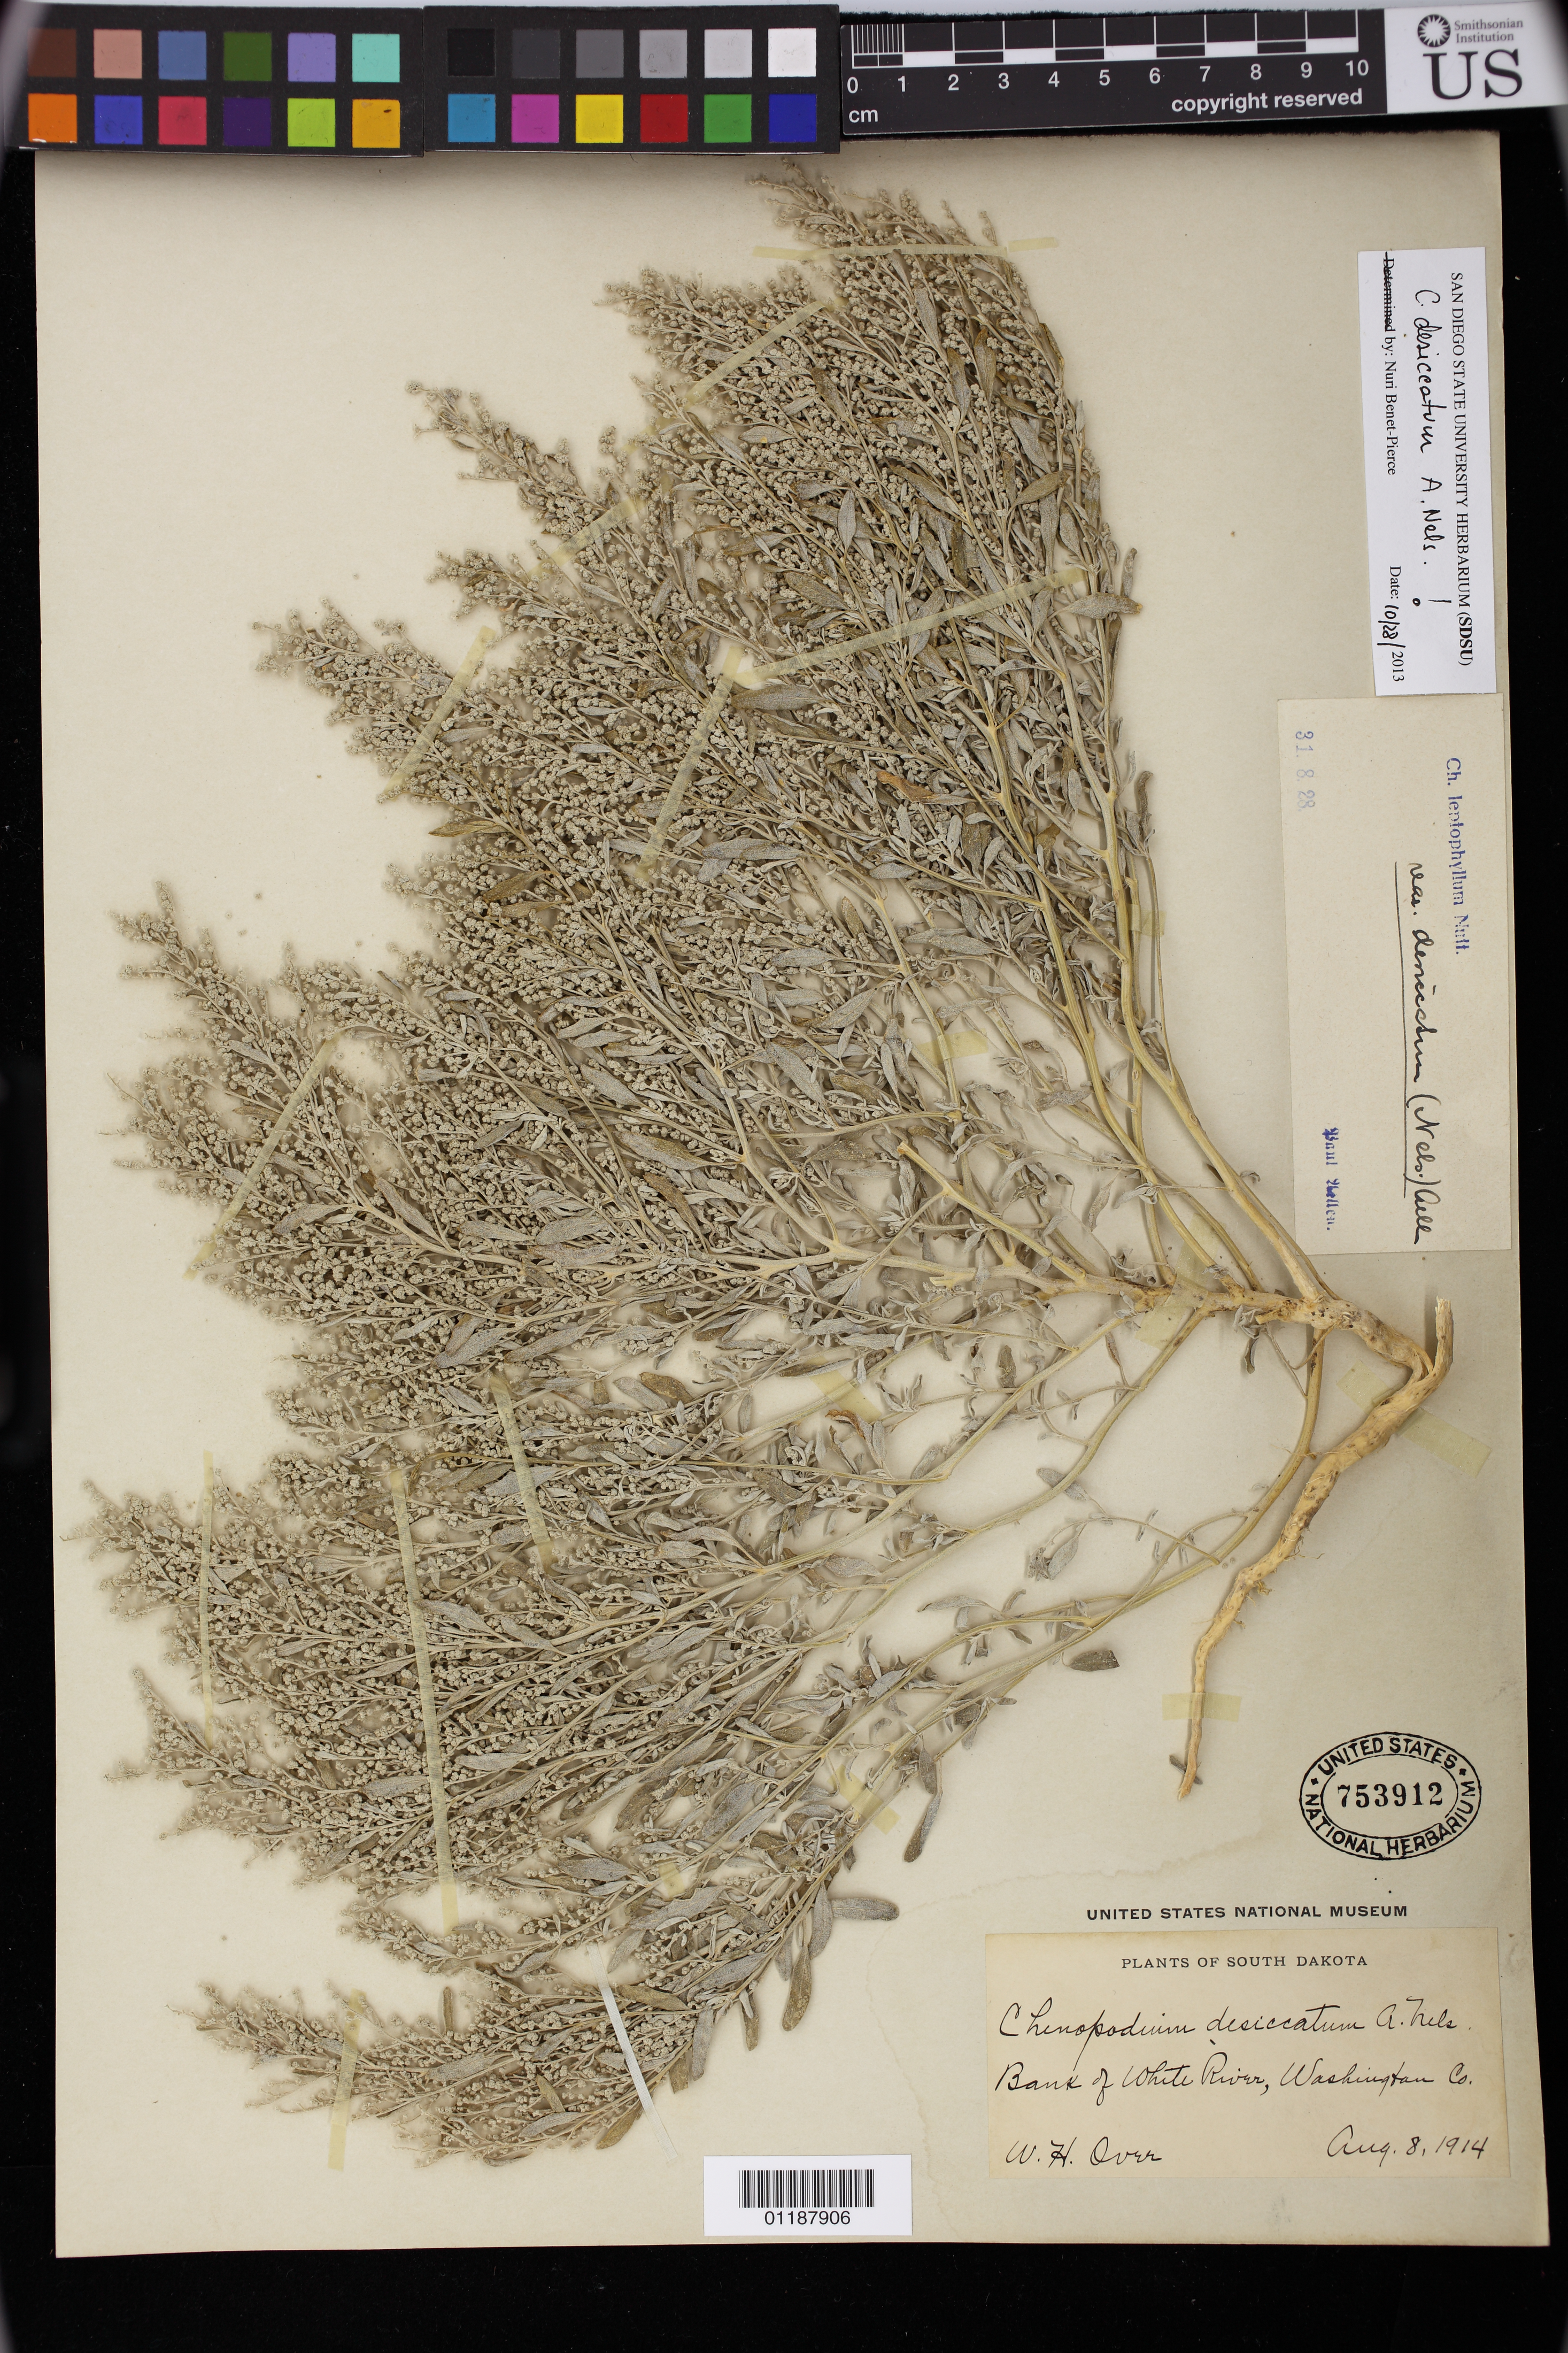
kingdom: Plantae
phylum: Tracheophyta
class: Magnoliopsida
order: Caryophyllales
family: Amaranthaceae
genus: Chenopodium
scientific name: Chenopodium desiccatum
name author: A. Nelson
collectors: W. Over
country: United States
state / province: South Dakota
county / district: Wasdhington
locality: Bank of White River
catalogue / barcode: US 735912